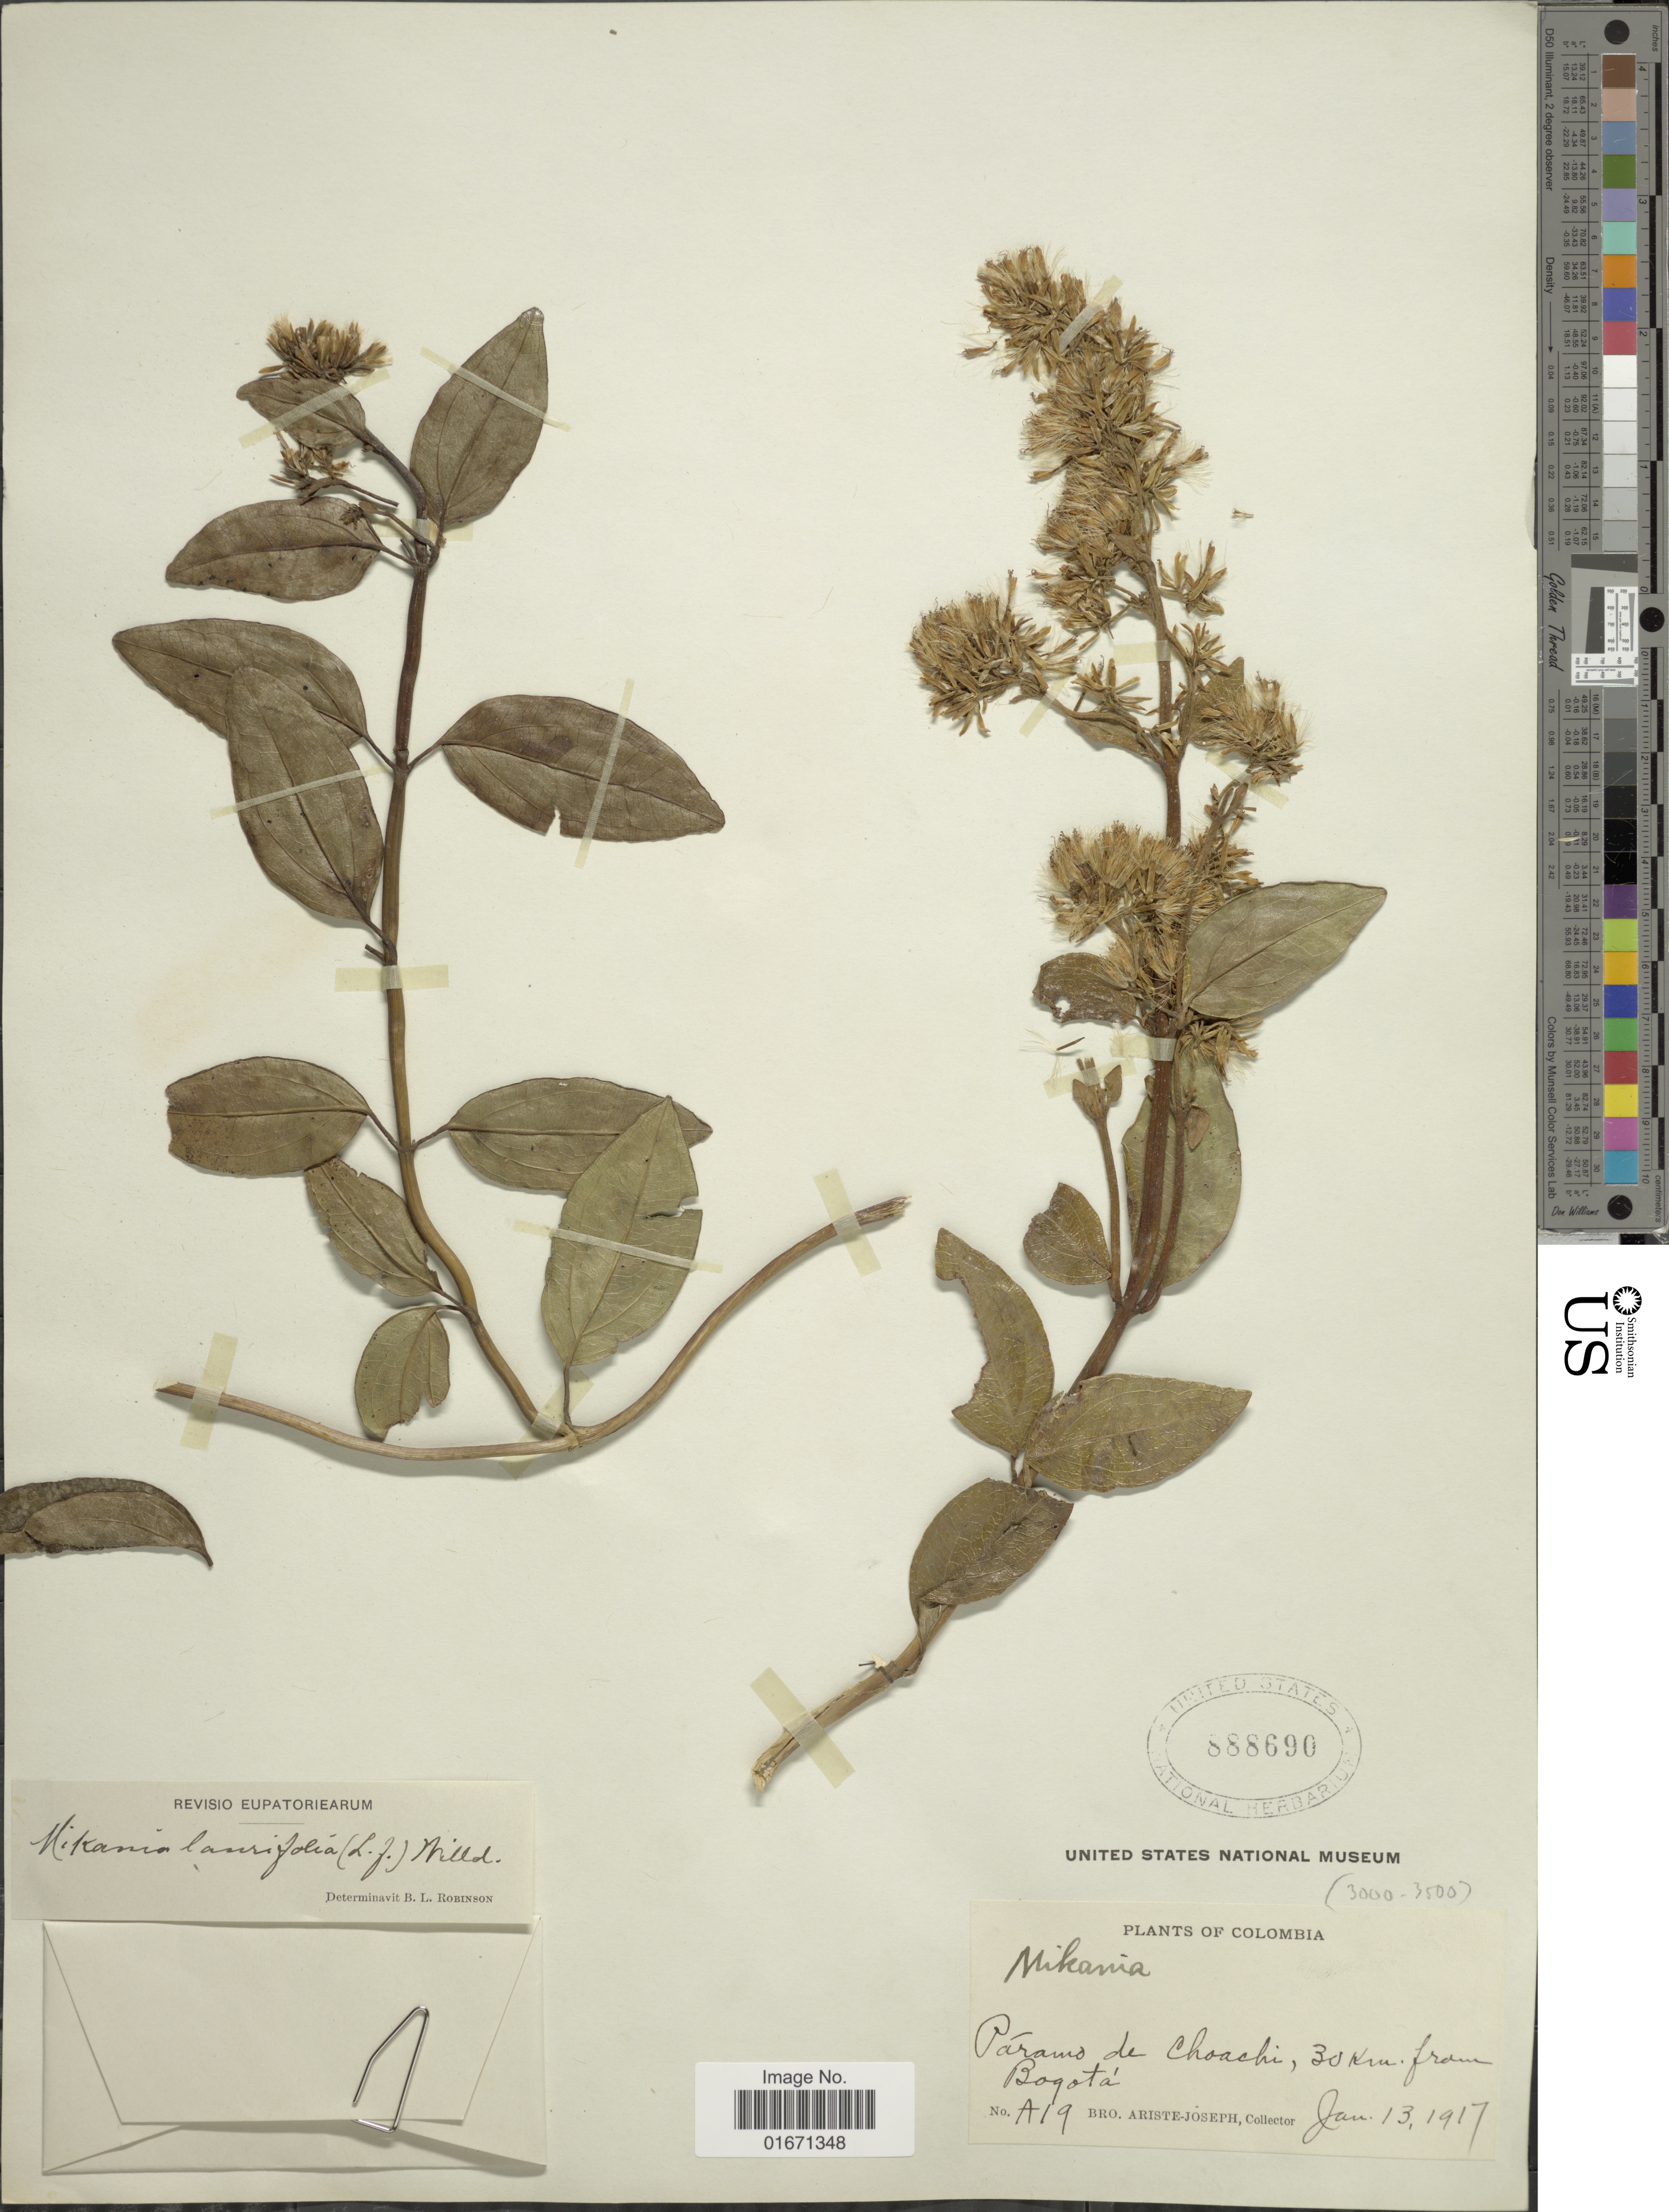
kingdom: Plantae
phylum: Tracheophyta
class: Magnoliopsida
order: Asterales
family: Asteraceae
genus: Mikania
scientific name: Mikania laurifolia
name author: (L. f.) Willd.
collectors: Bro. Ariste-Joseph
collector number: A19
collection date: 1917-01-13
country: Colombia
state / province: Bogota D.C.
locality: Paramo de Choachi, 30 km from Bogota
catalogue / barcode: US 888690